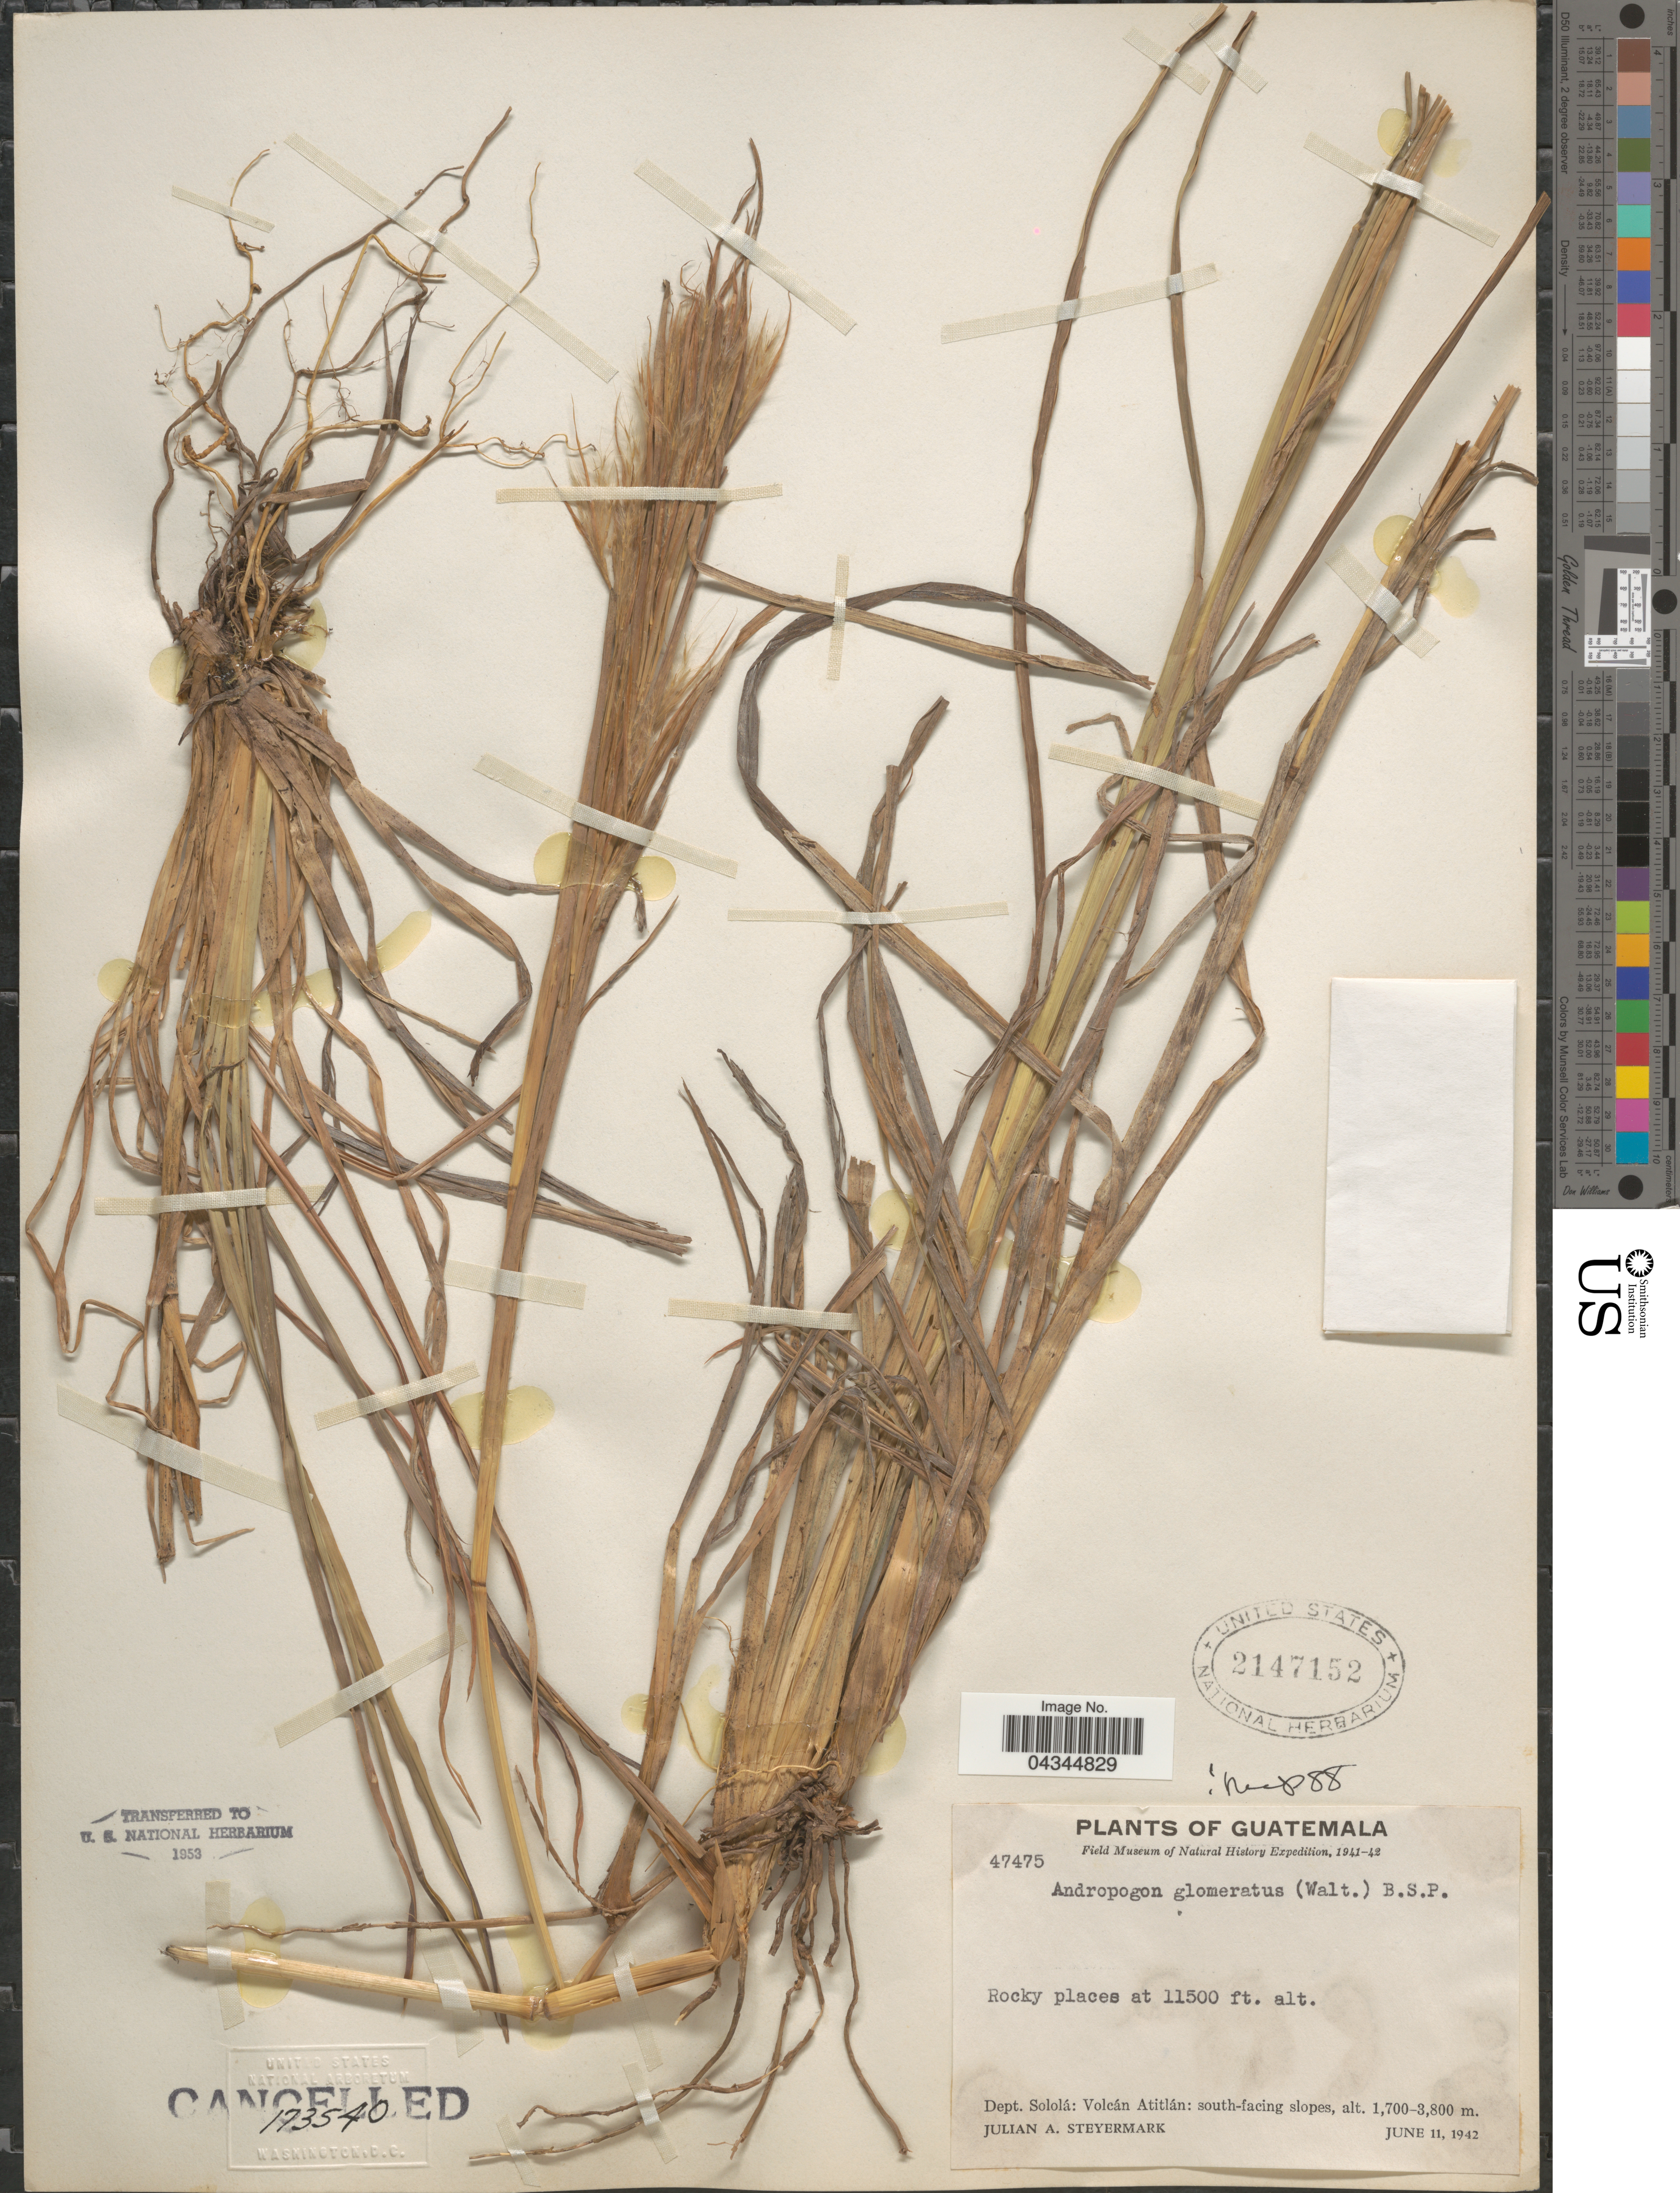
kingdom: Plantae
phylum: Tracheophyta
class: Liliopsida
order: Poales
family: Poaceae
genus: Andropogon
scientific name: Andropogon glomeratus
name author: (Walter) Britton et al.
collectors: J. Steyermark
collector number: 47475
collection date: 1942-06-11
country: Guatemala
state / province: Solola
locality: Field Museum of Natural History Expedition, 1941-42. Rocky places. Dept. Sololá: Volcán Atitlán: south-facing slopes.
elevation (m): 1700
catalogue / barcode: US 2147152